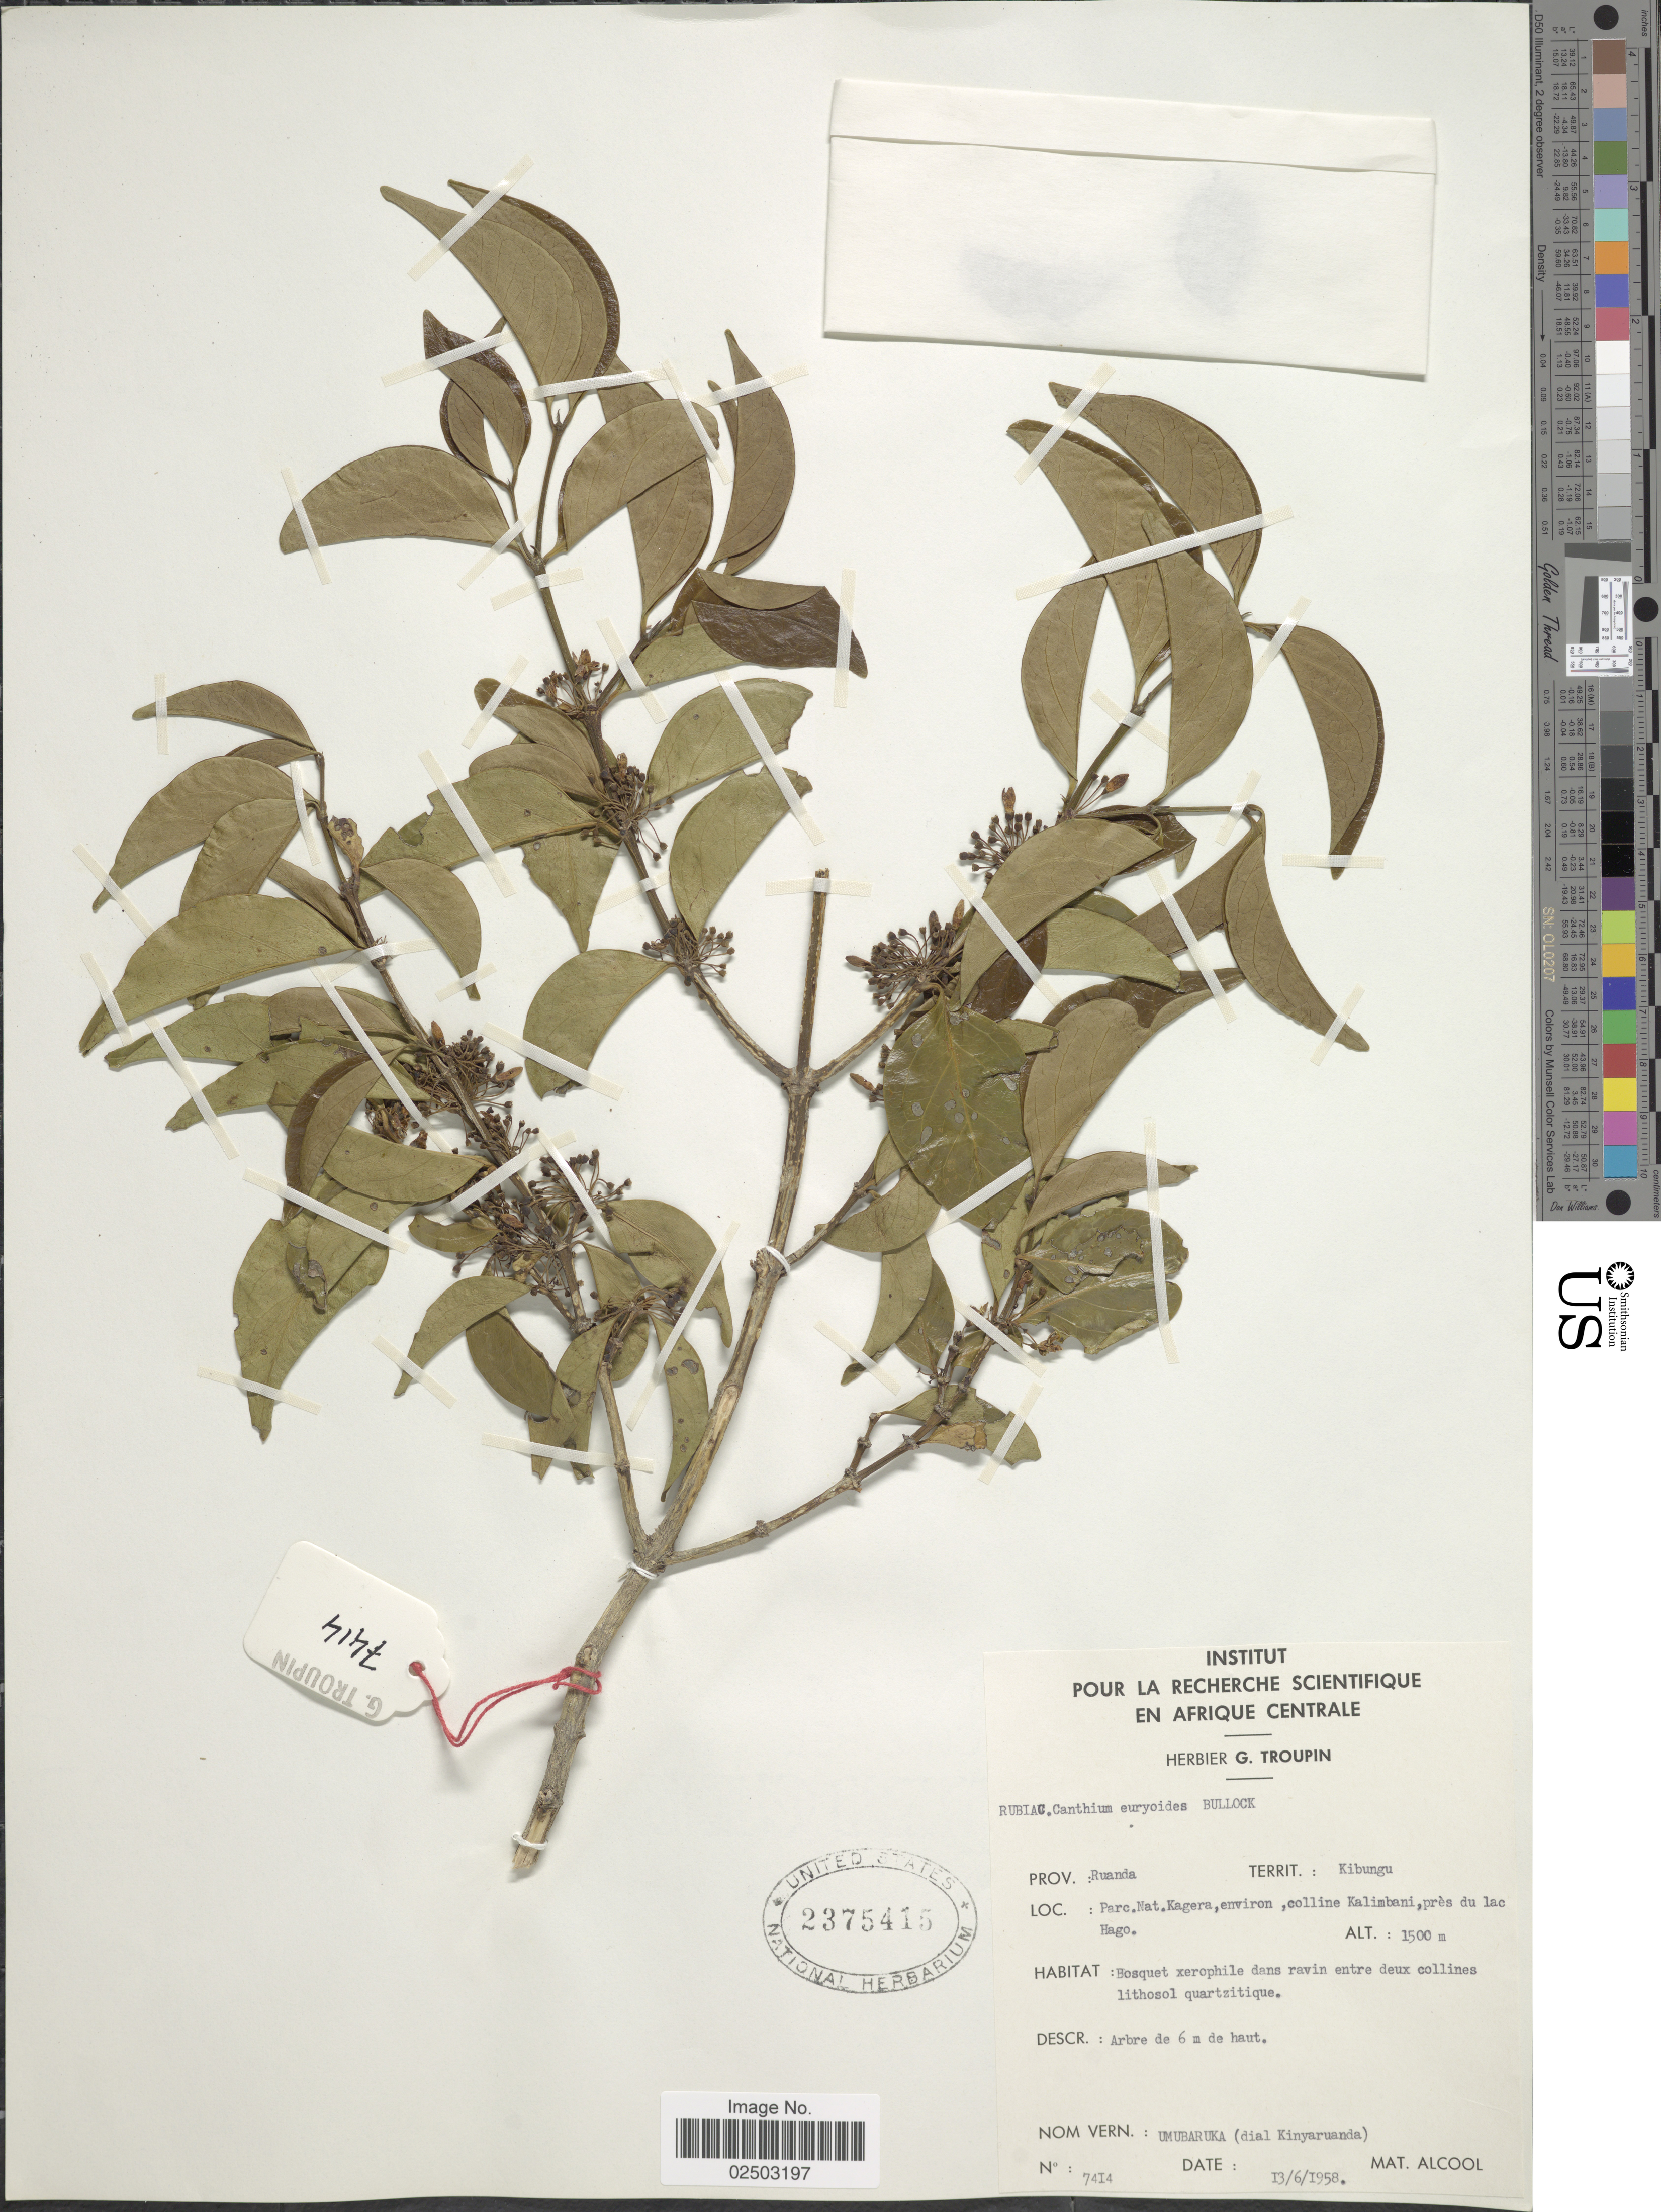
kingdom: Plantae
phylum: Tracheophyta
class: Magnoliopsida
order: Gentianales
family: Rubiaceae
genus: Canthium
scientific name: Canthium euryoides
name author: Bullock ex Hutch. & Dalziel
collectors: M. Alcool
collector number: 7414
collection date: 1958-06-13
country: Rwanda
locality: Prov. Ruanda, Territ.: Kibungu, Parc. Nat. Kagera, environ, colline Kalimbani, pres du lac Hago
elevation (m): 1500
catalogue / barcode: US 2375415